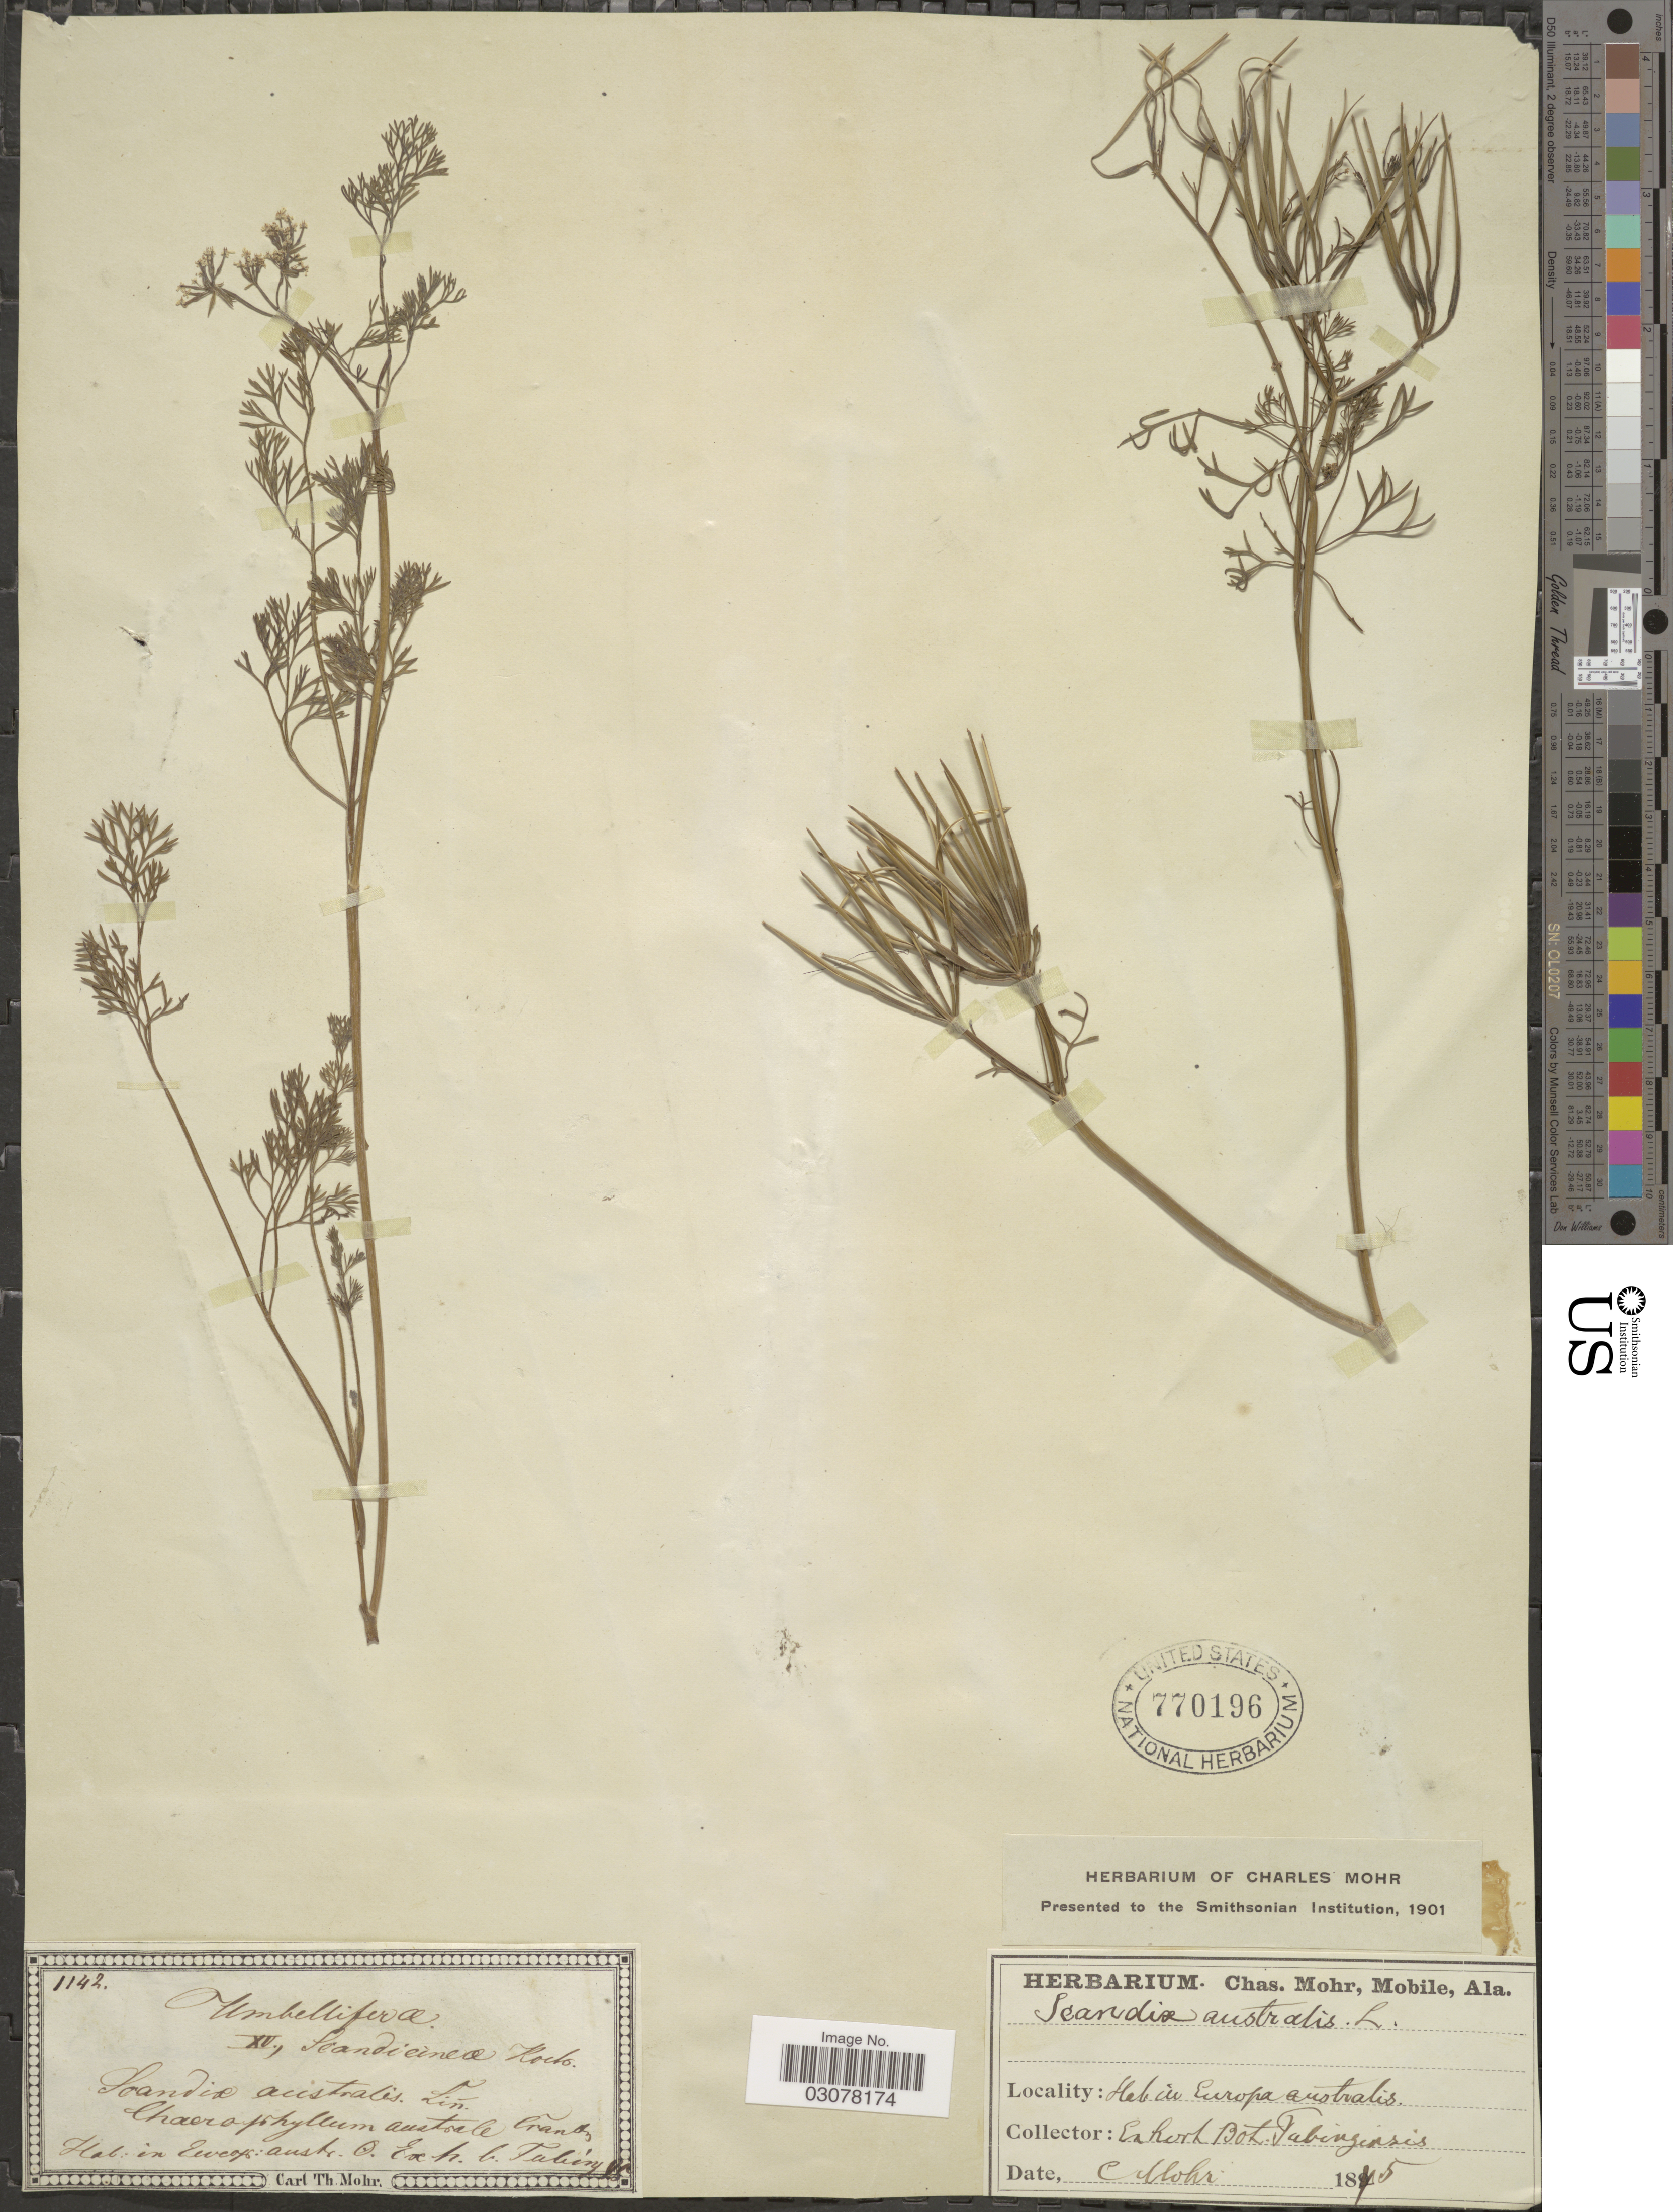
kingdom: Plantae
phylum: Tracheophyta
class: Magnoliopsida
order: Apiales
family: Apiaceae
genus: Scandix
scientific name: Scandix australis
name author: L.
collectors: Ex hort Bot. Fabinginsis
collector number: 1142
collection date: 1845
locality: Europa australis.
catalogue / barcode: US 770196